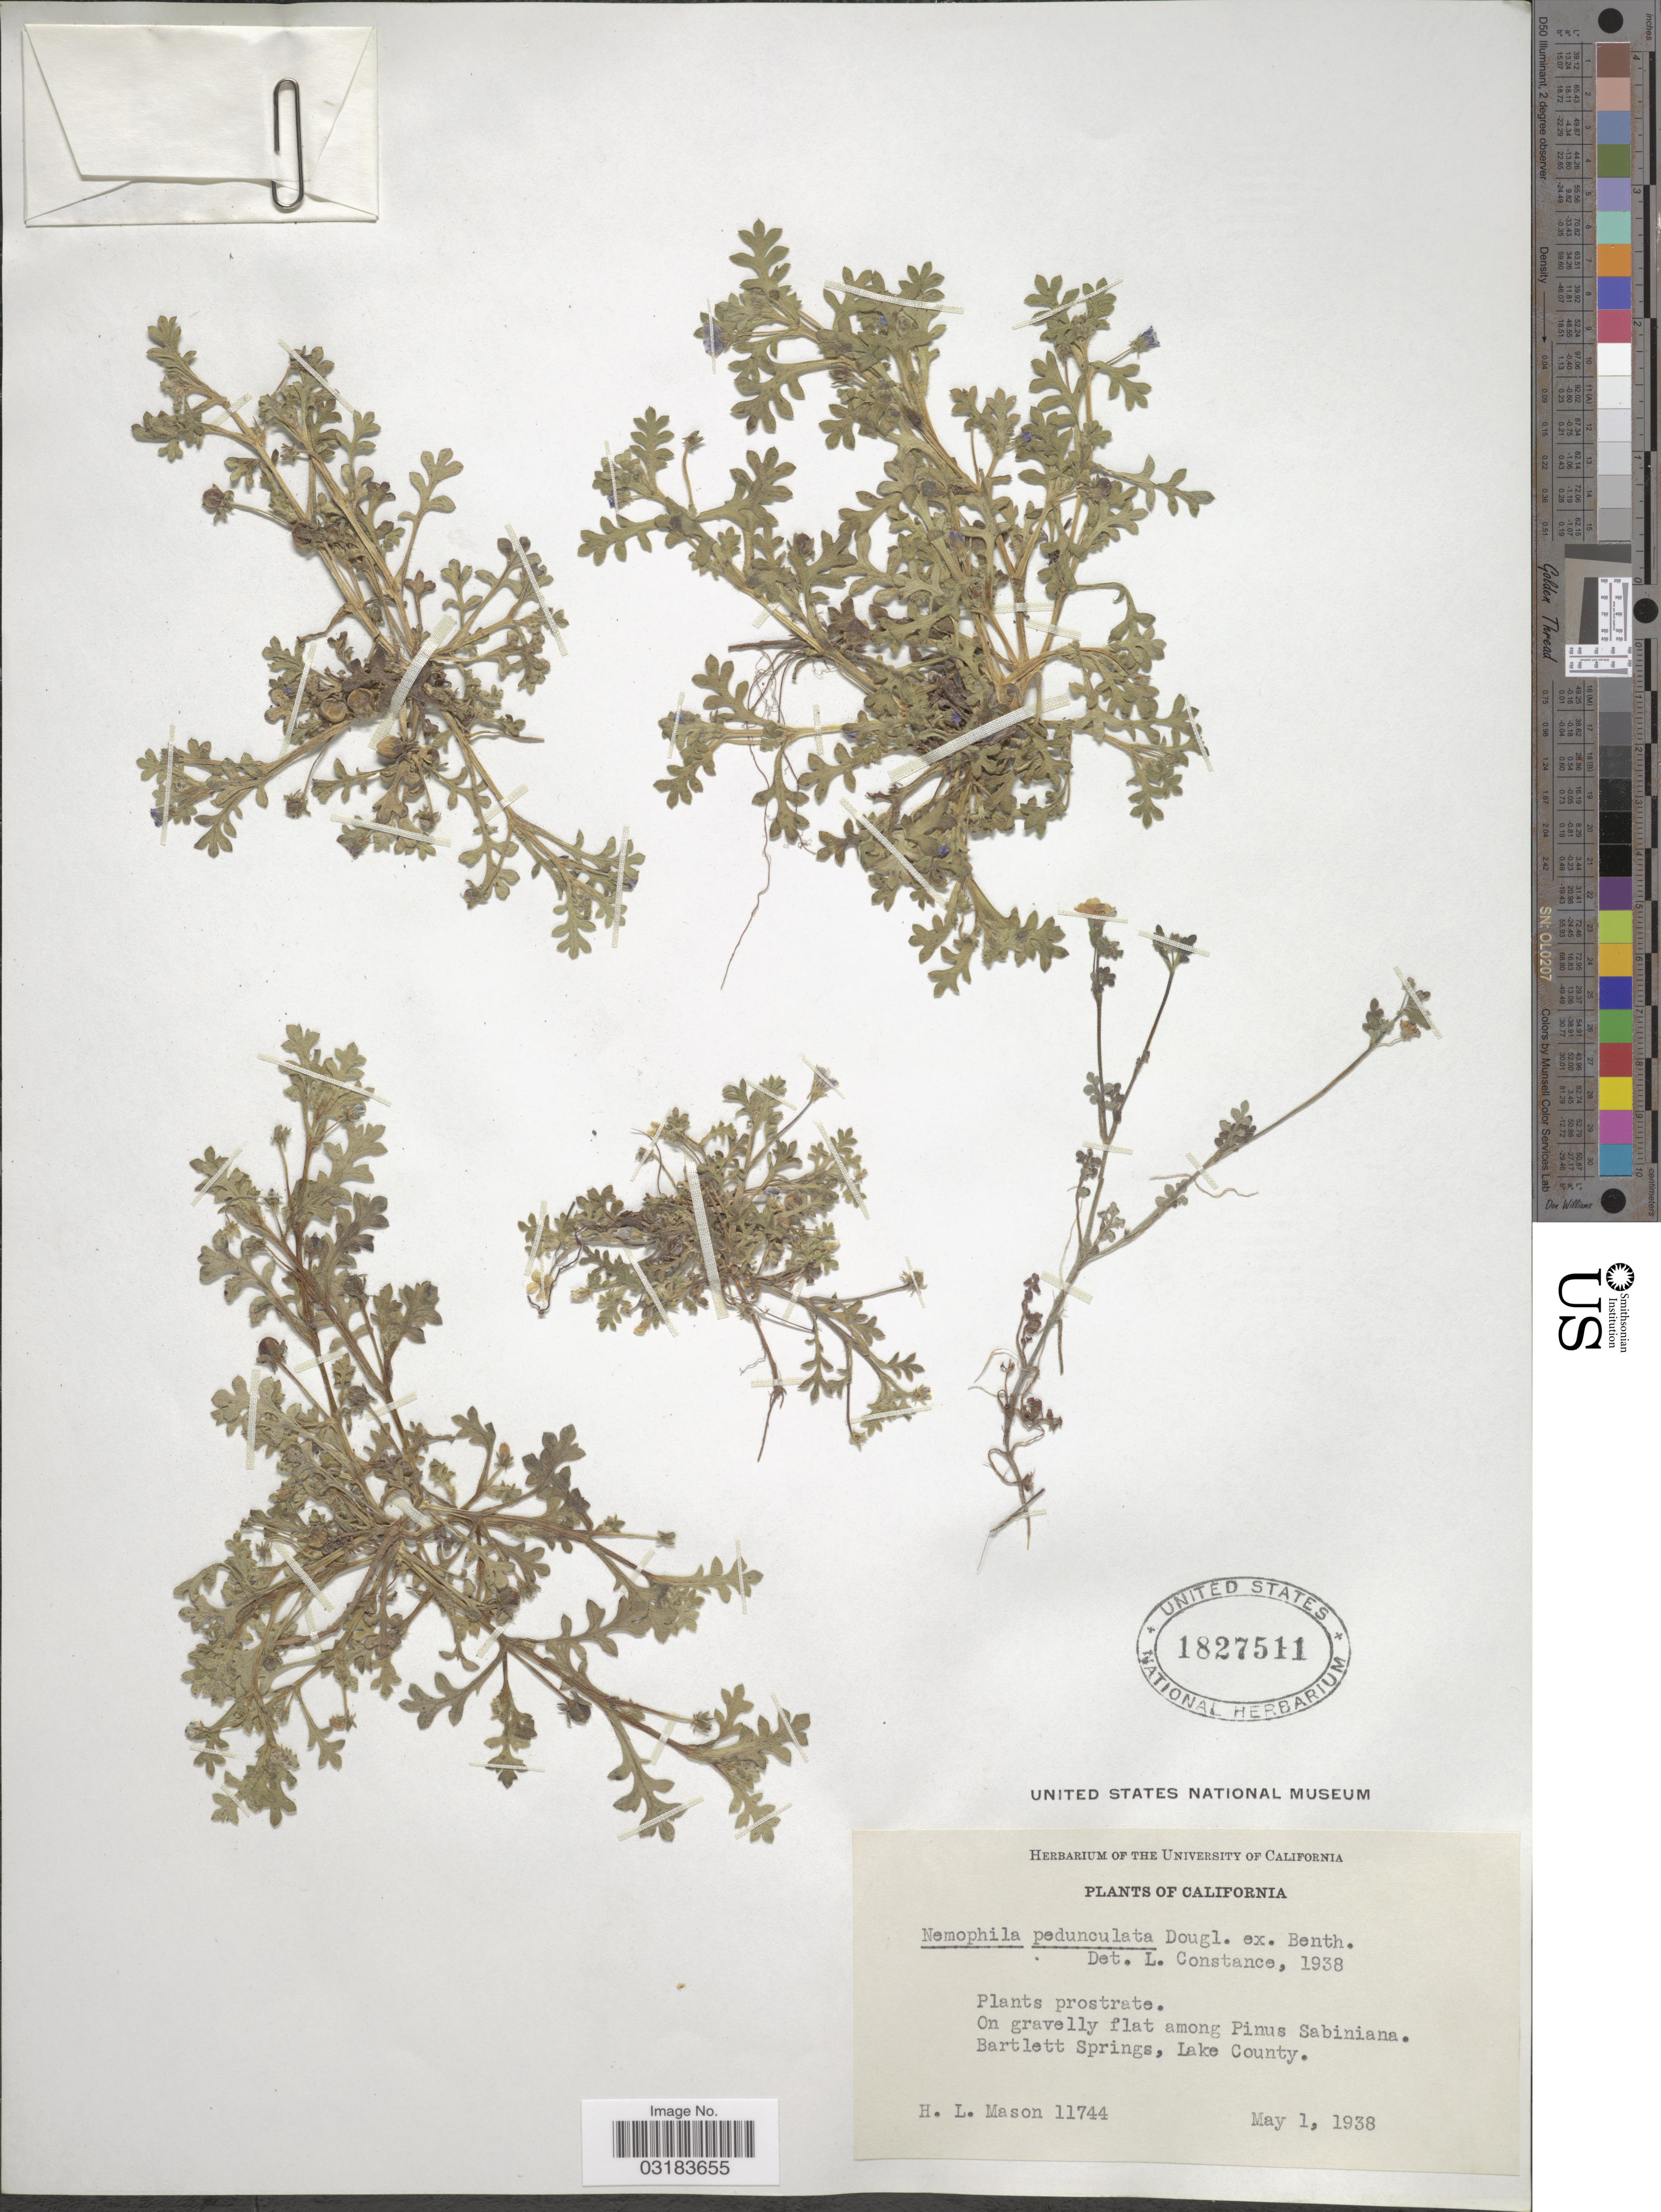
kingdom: Plantae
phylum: Tracheophyta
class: Magnoliopsida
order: Boraginales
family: Hydrophyllaceae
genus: Nemophila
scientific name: Nemophila pedunculata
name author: Douglas ex Benth.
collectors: H. L. Mason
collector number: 11744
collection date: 1938-05-01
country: United States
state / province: California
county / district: Lake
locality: On gravelly flat among Pinus Sabiniana. Bartlett Springs, Lake County.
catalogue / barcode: US 1827511